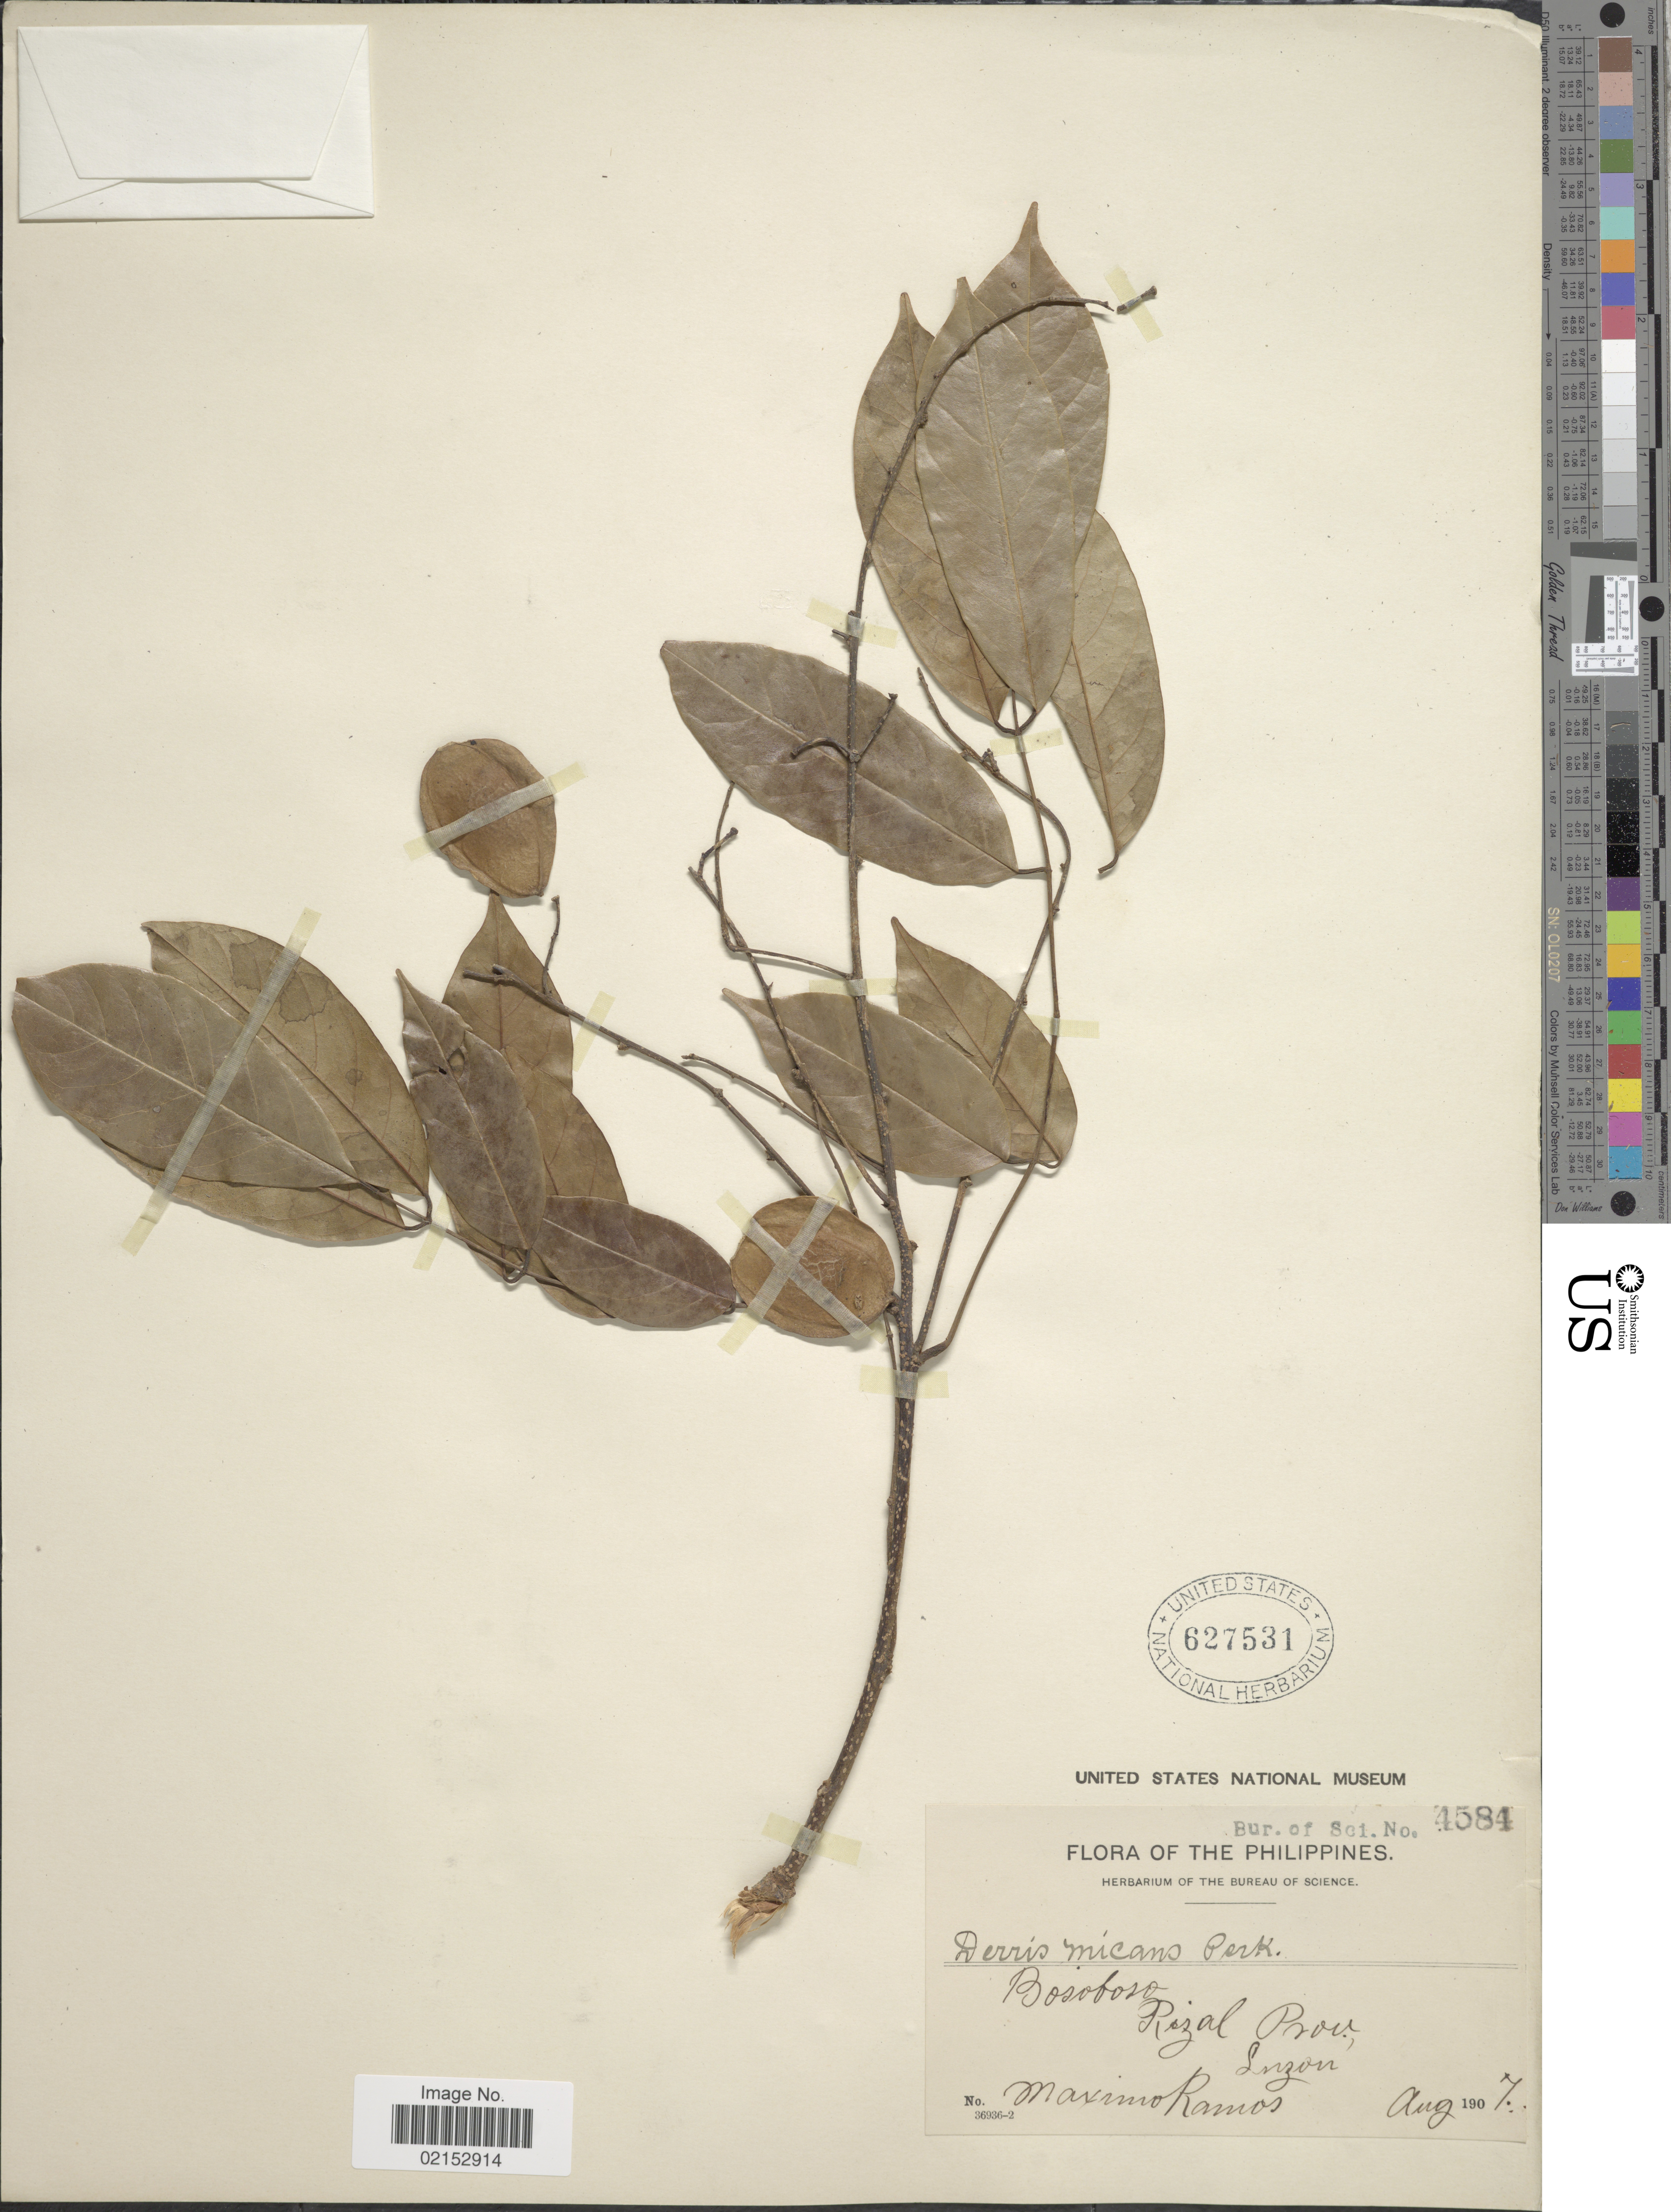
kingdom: Plantae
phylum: Tracheophyta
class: Magnoliopsida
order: Fabales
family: Fabaceae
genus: Derris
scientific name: Derris pubipetala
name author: Miq.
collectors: M. Ramos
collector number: Bur. of Sci. 4584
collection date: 1907-08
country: Philippines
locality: Bosoboso, Rizal Prov. Luzon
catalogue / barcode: US 627531